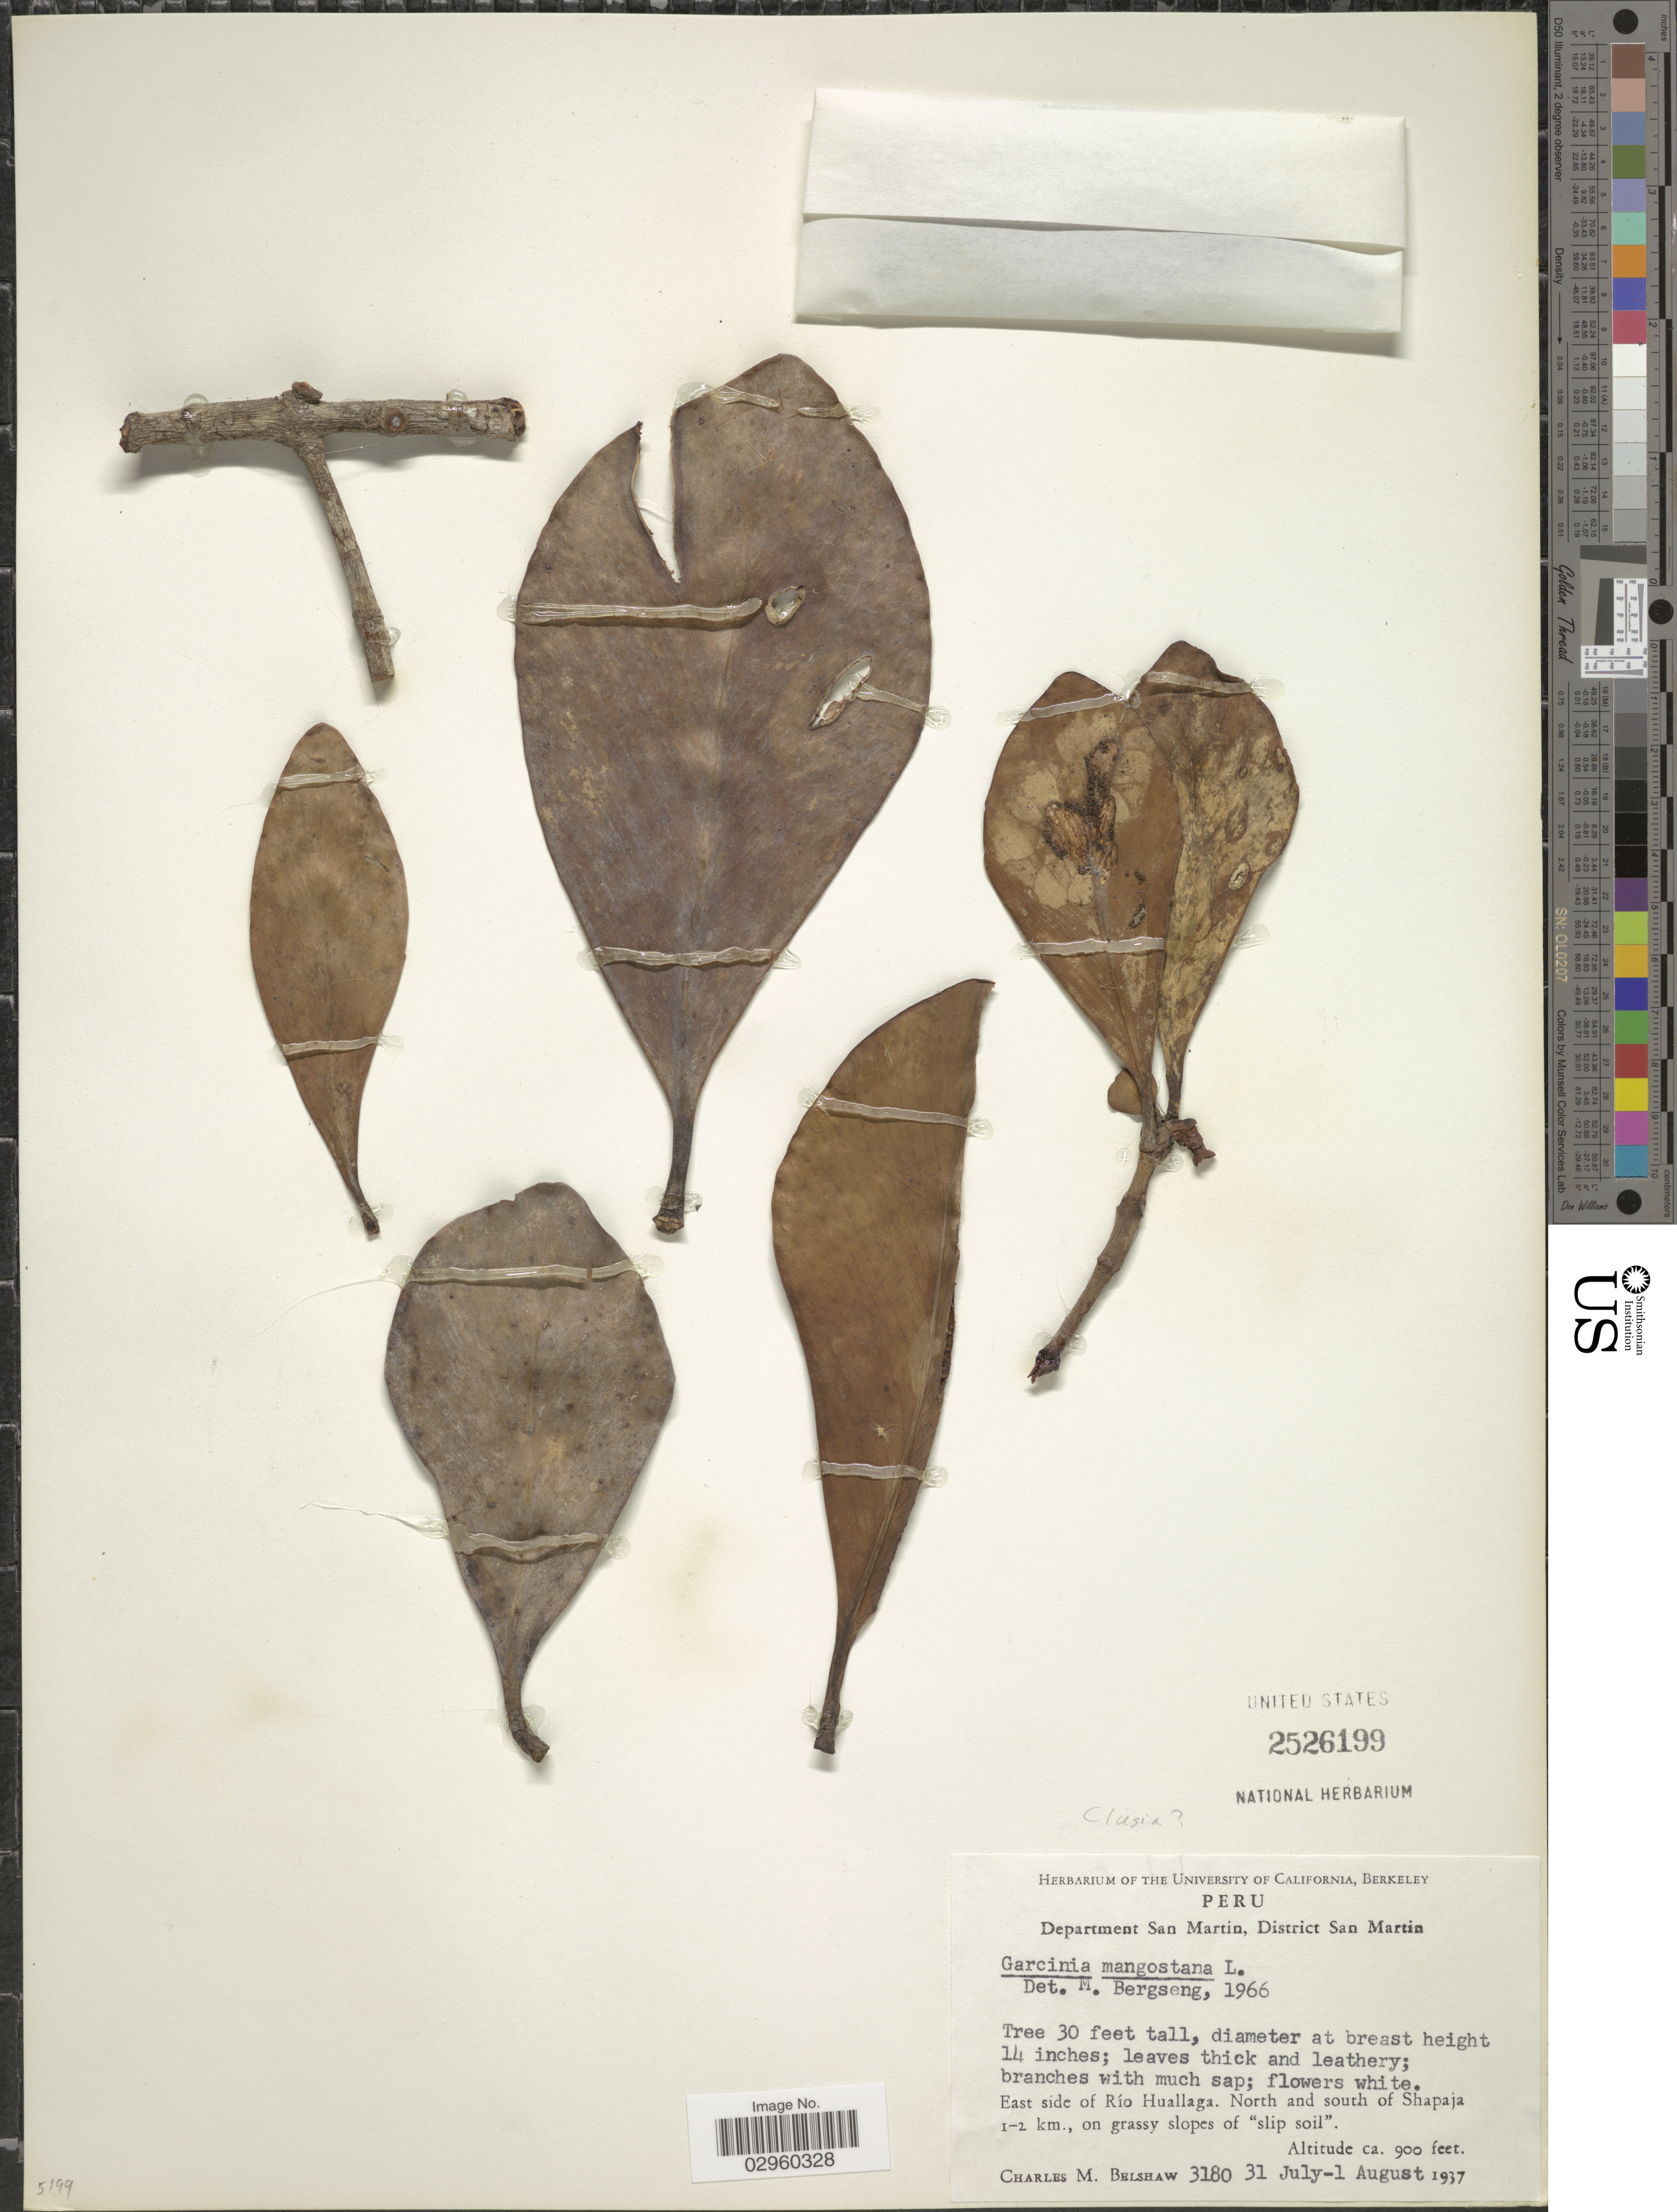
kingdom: Plantae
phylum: Tracheophyta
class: Magnoliopsida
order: Malpighiales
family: Clusiaceae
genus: Clusia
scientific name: Clusia sp.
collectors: C. Shaw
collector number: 3180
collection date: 1937-07-31/1937-08-01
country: Peru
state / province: San Martín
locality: Department San Martin, District San Martin, East side of Río Huallaga. North and south of Shapaja 1-2 km.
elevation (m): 274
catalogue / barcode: US 2526199